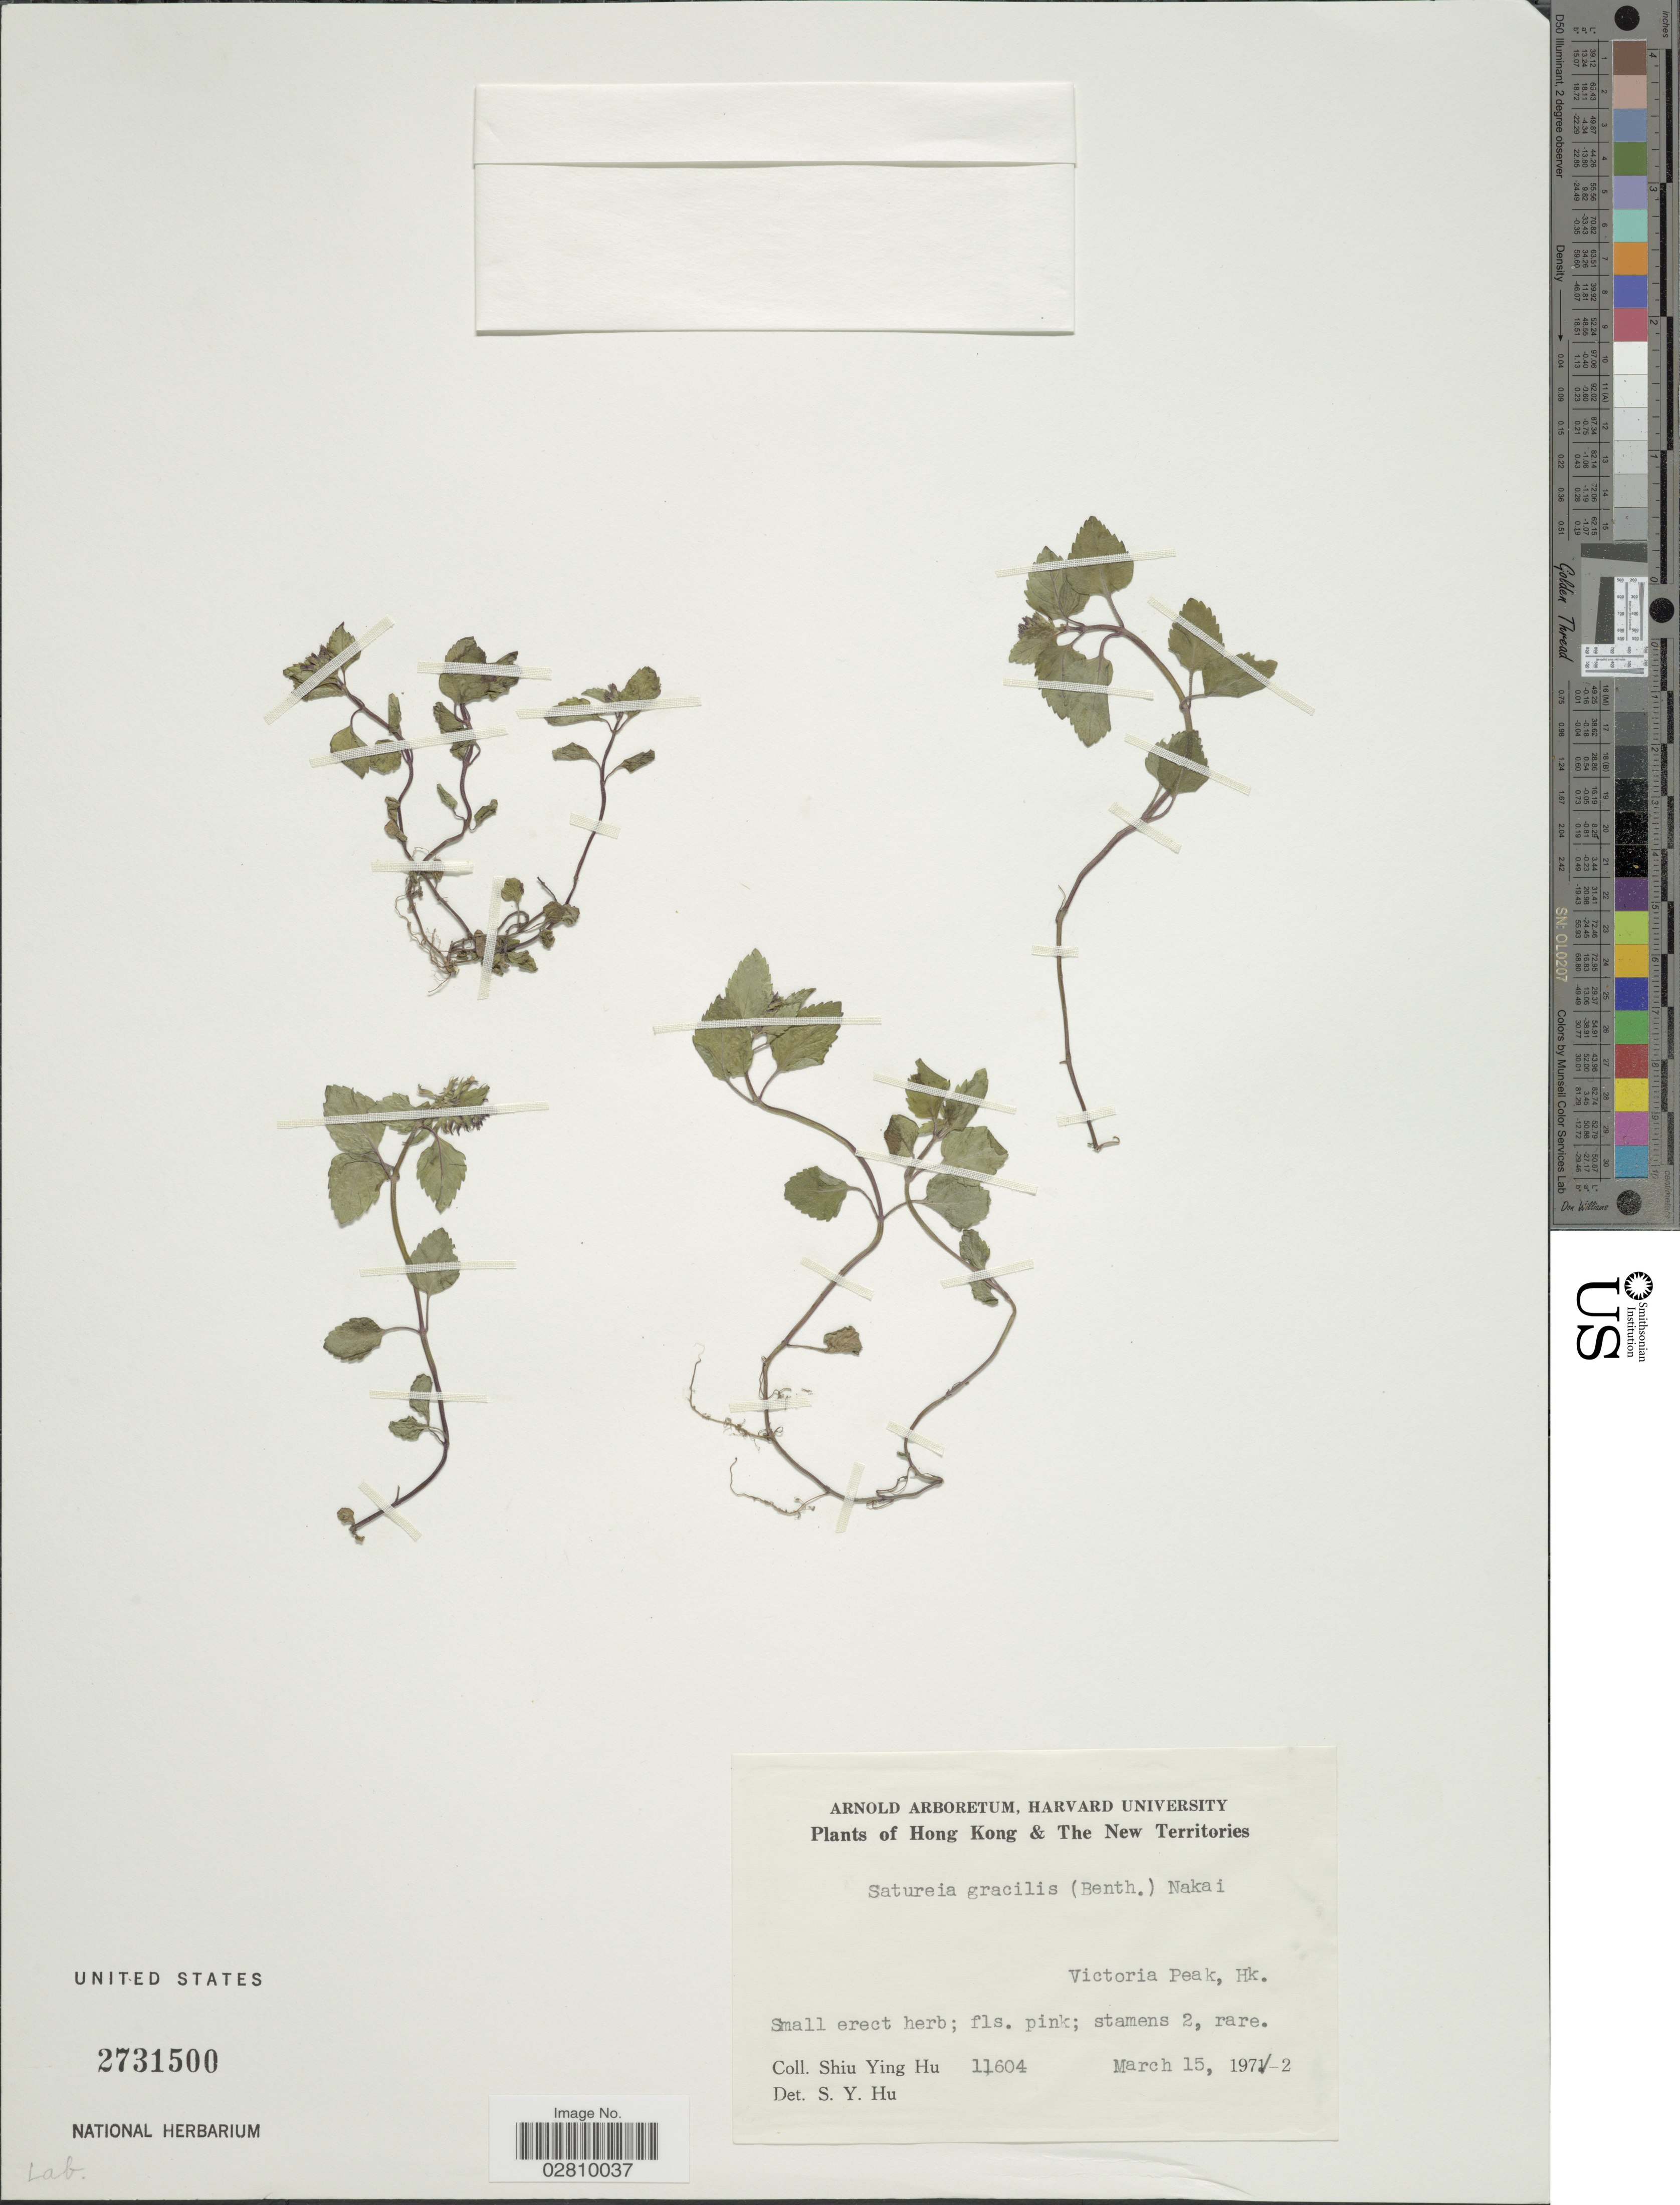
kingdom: Plantae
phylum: Tracheophyta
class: Magnoliopsida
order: Lamiales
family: Lamiaceae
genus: Calamintha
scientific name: Calamintha confinis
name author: Hance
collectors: S. Y. Hu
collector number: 11604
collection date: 1972-03-15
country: China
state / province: Hong Kong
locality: Hong Kong & The New Territories. Victoria Peak, HK.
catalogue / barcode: US 2731500